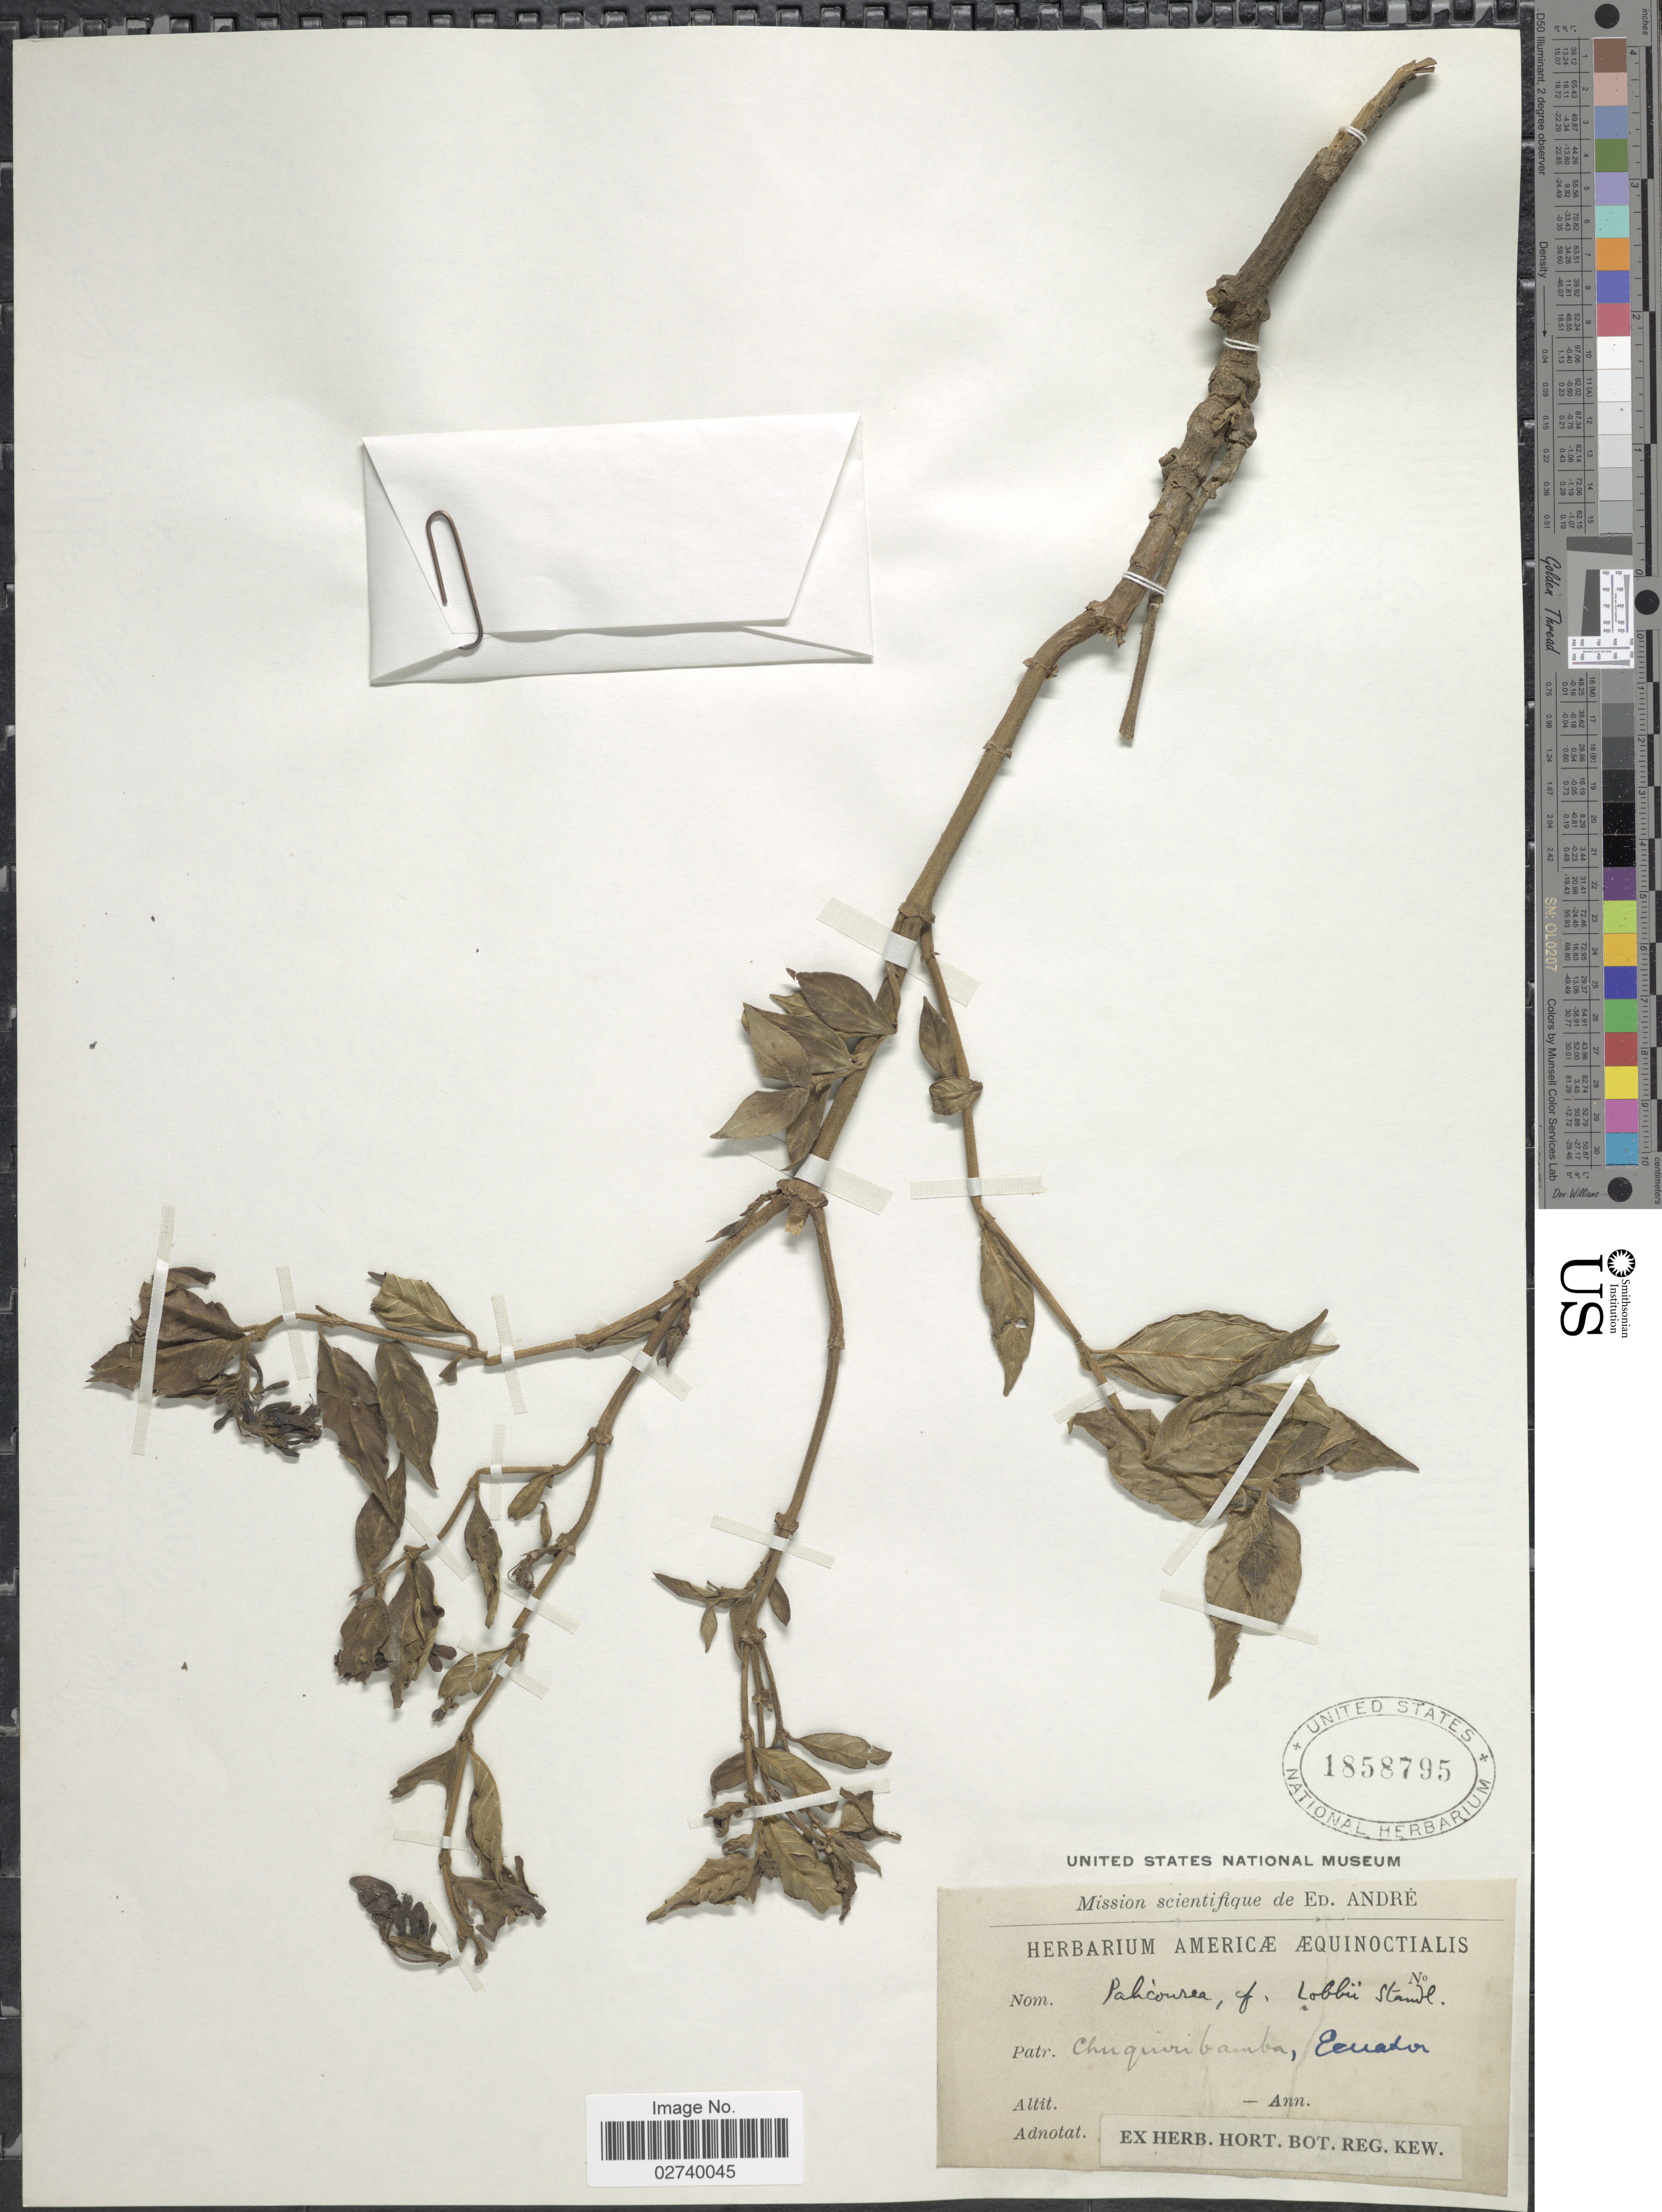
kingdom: Plantae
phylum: Tracheophyta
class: Magnoliopsida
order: Gentianales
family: Rubiaceae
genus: Palicourea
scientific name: Palicourea lobbii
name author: Standl.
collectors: É. F. André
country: Ecuador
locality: Chuquiribamba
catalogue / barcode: US 1858795